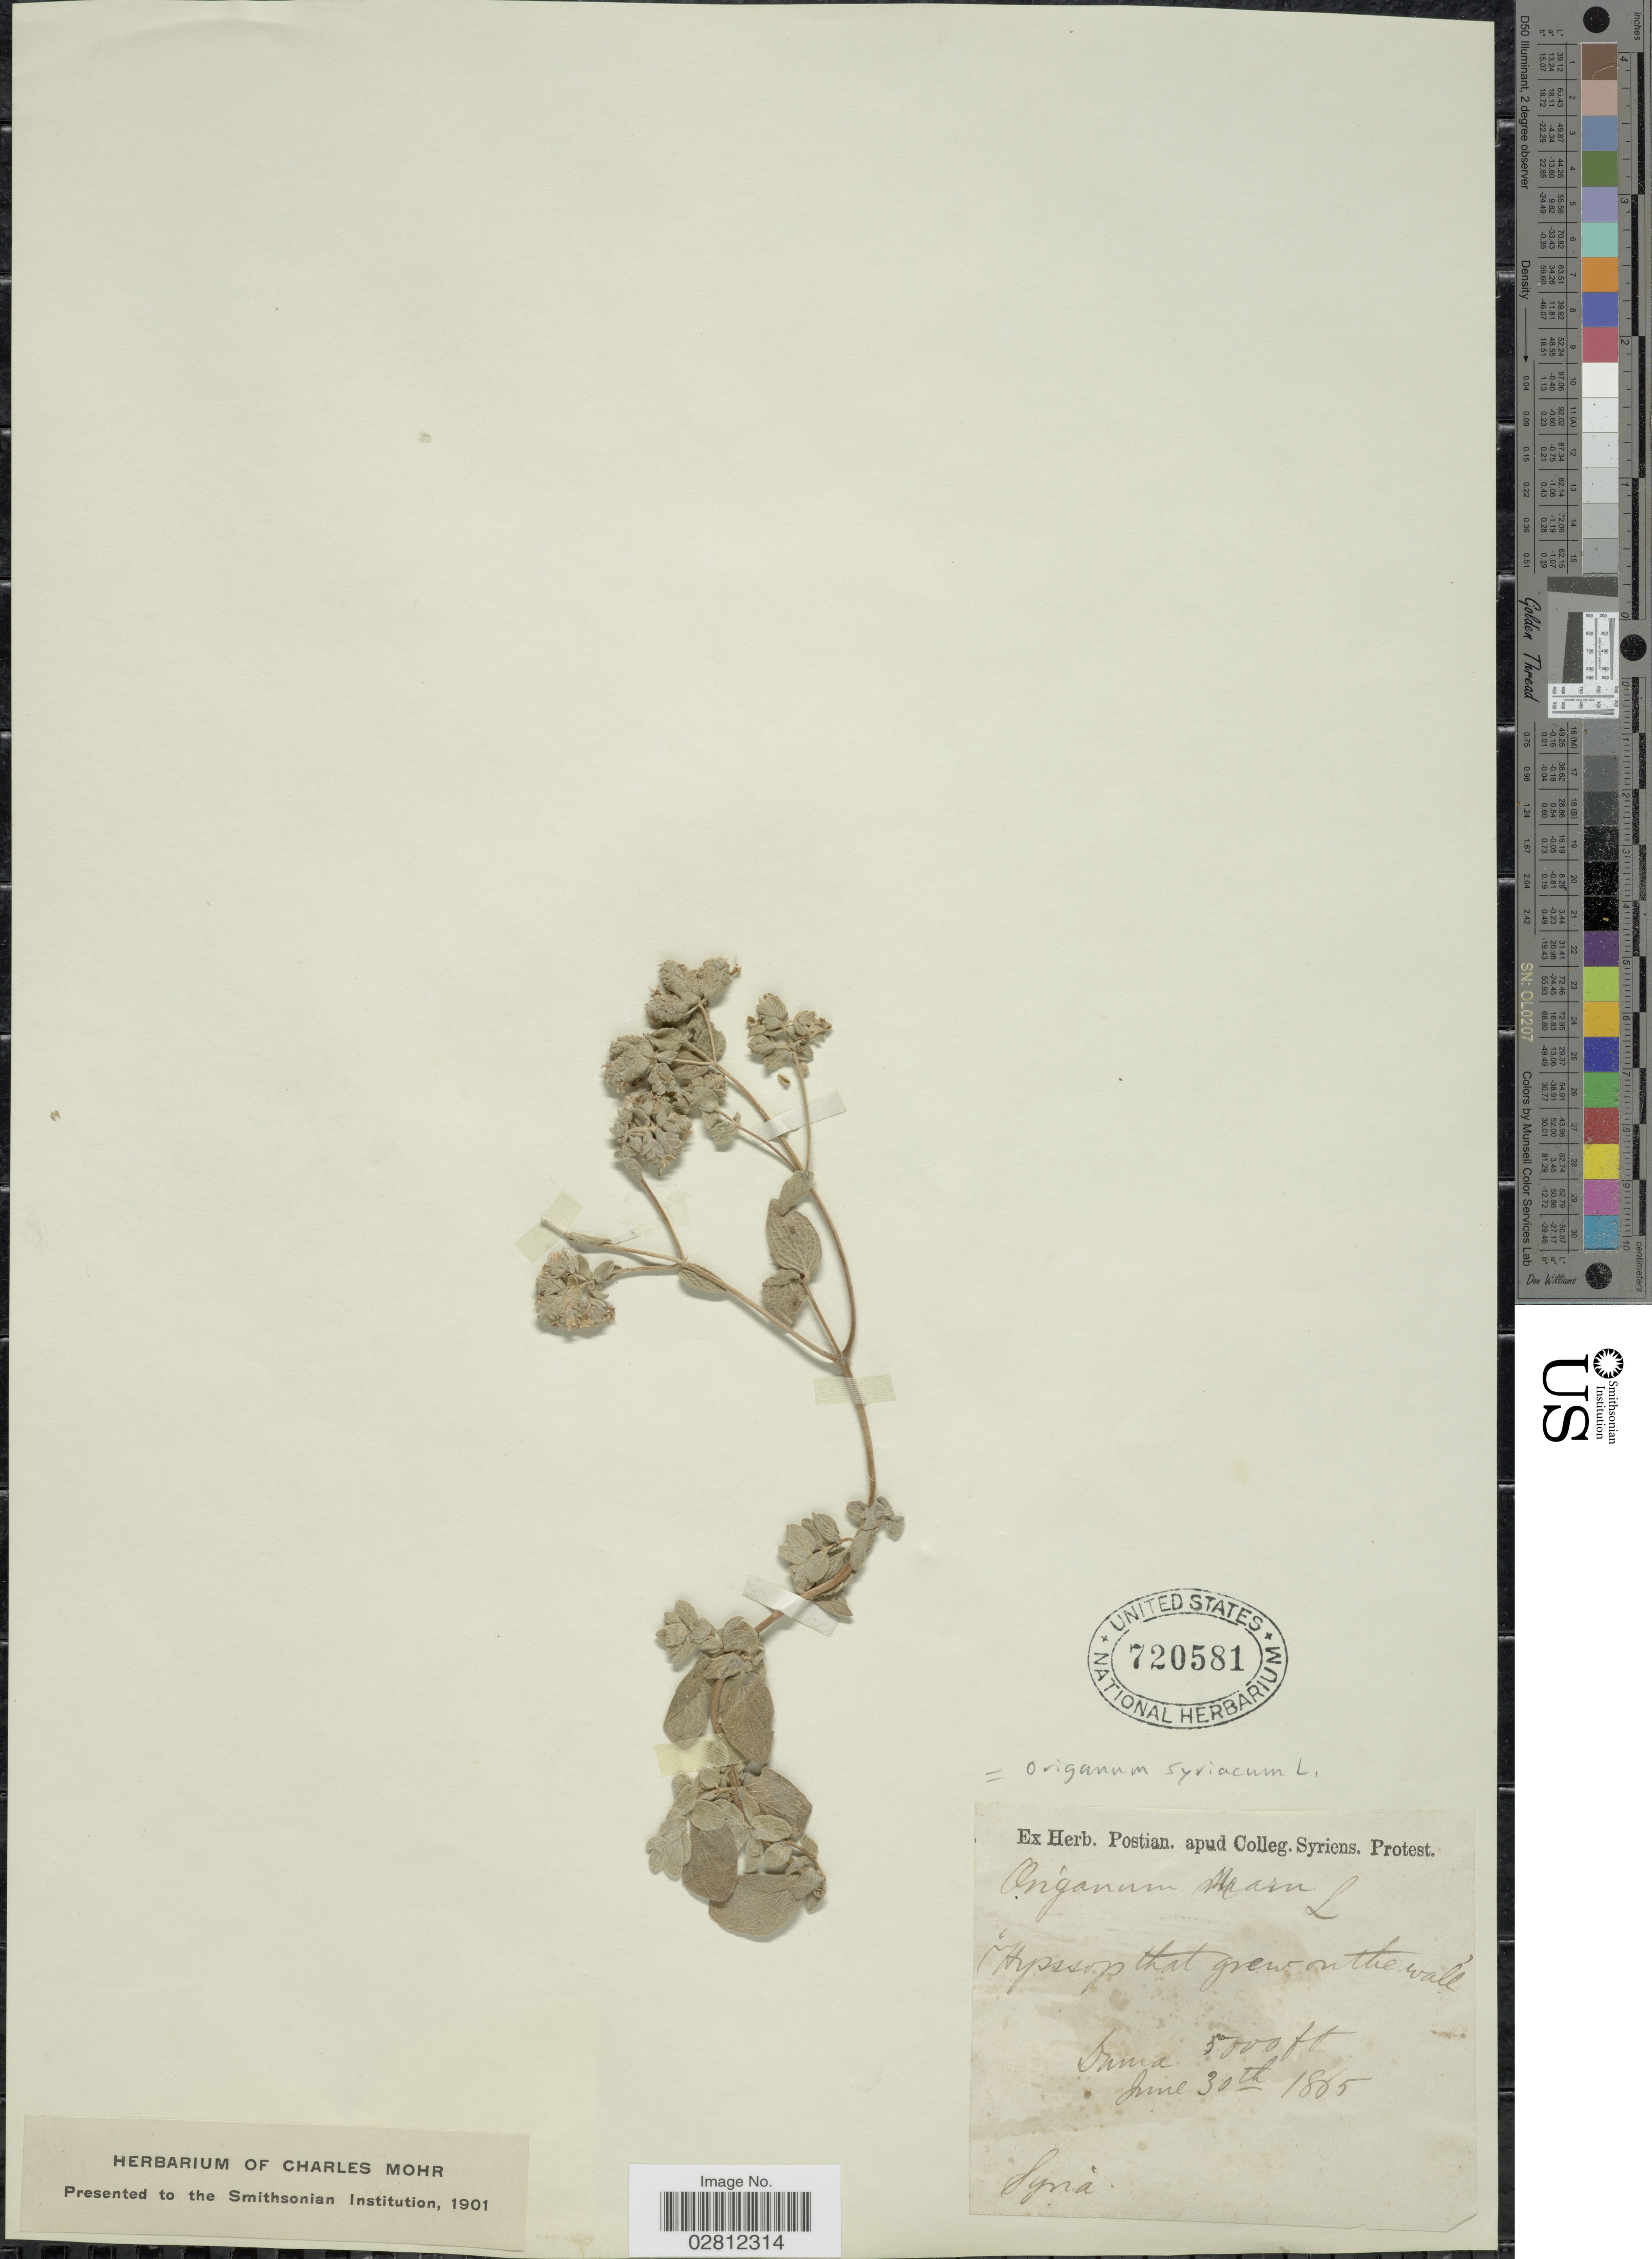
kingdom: Plantae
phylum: Tracheophyta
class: Magnoliopsida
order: Lamiales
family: Lamiaceae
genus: Origanum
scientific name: Origanum syriacum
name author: L.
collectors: ex herb. Postian. apud Colleg. Syriens. Protest. USE "Fannie P. A. Shepard" (10308853) AS PRIMARY COLLECTOR INSTEAD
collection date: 1865-06-30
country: Syria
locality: Duma.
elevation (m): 1524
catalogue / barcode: US 720581